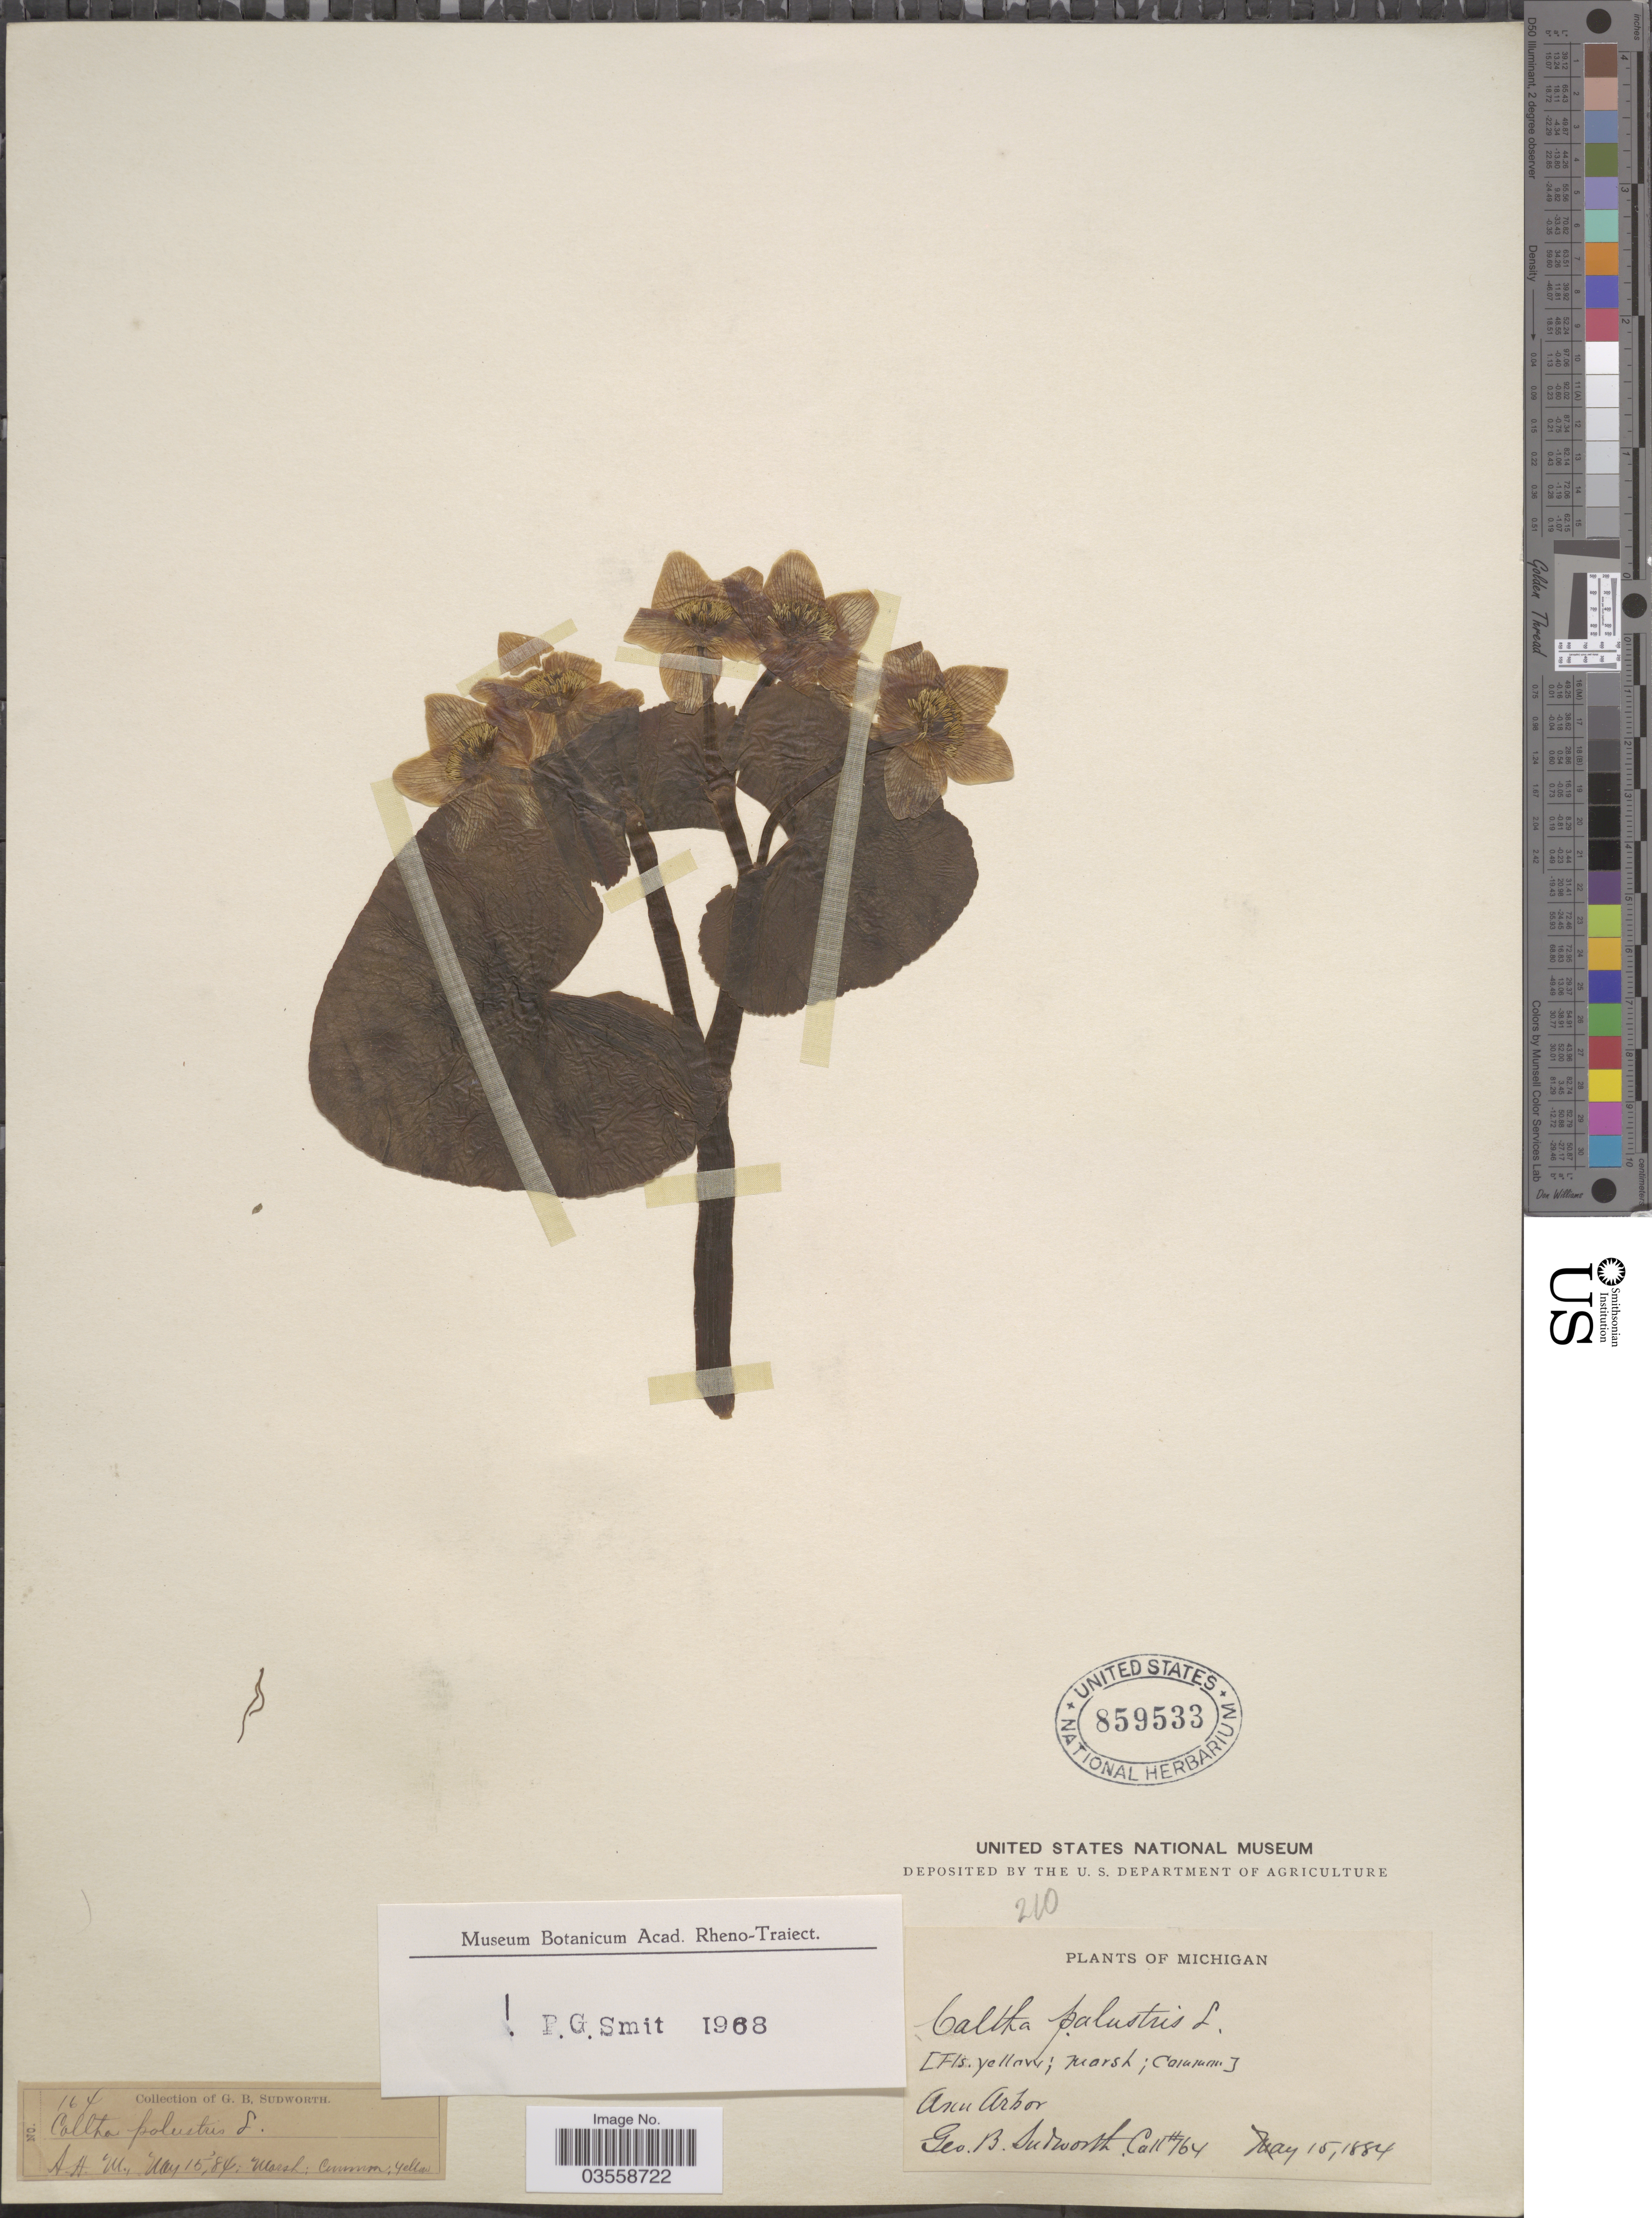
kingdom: Plantae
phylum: Tracheophyta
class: Magnoliopsida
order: Ranunculales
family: Ranunculaceae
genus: Caltha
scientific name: Caltha palustris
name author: L.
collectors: G. B. Sudworth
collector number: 164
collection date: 1884-05-15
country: United States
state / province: Michigan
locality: Ann Arbor.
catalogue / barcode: US 859533